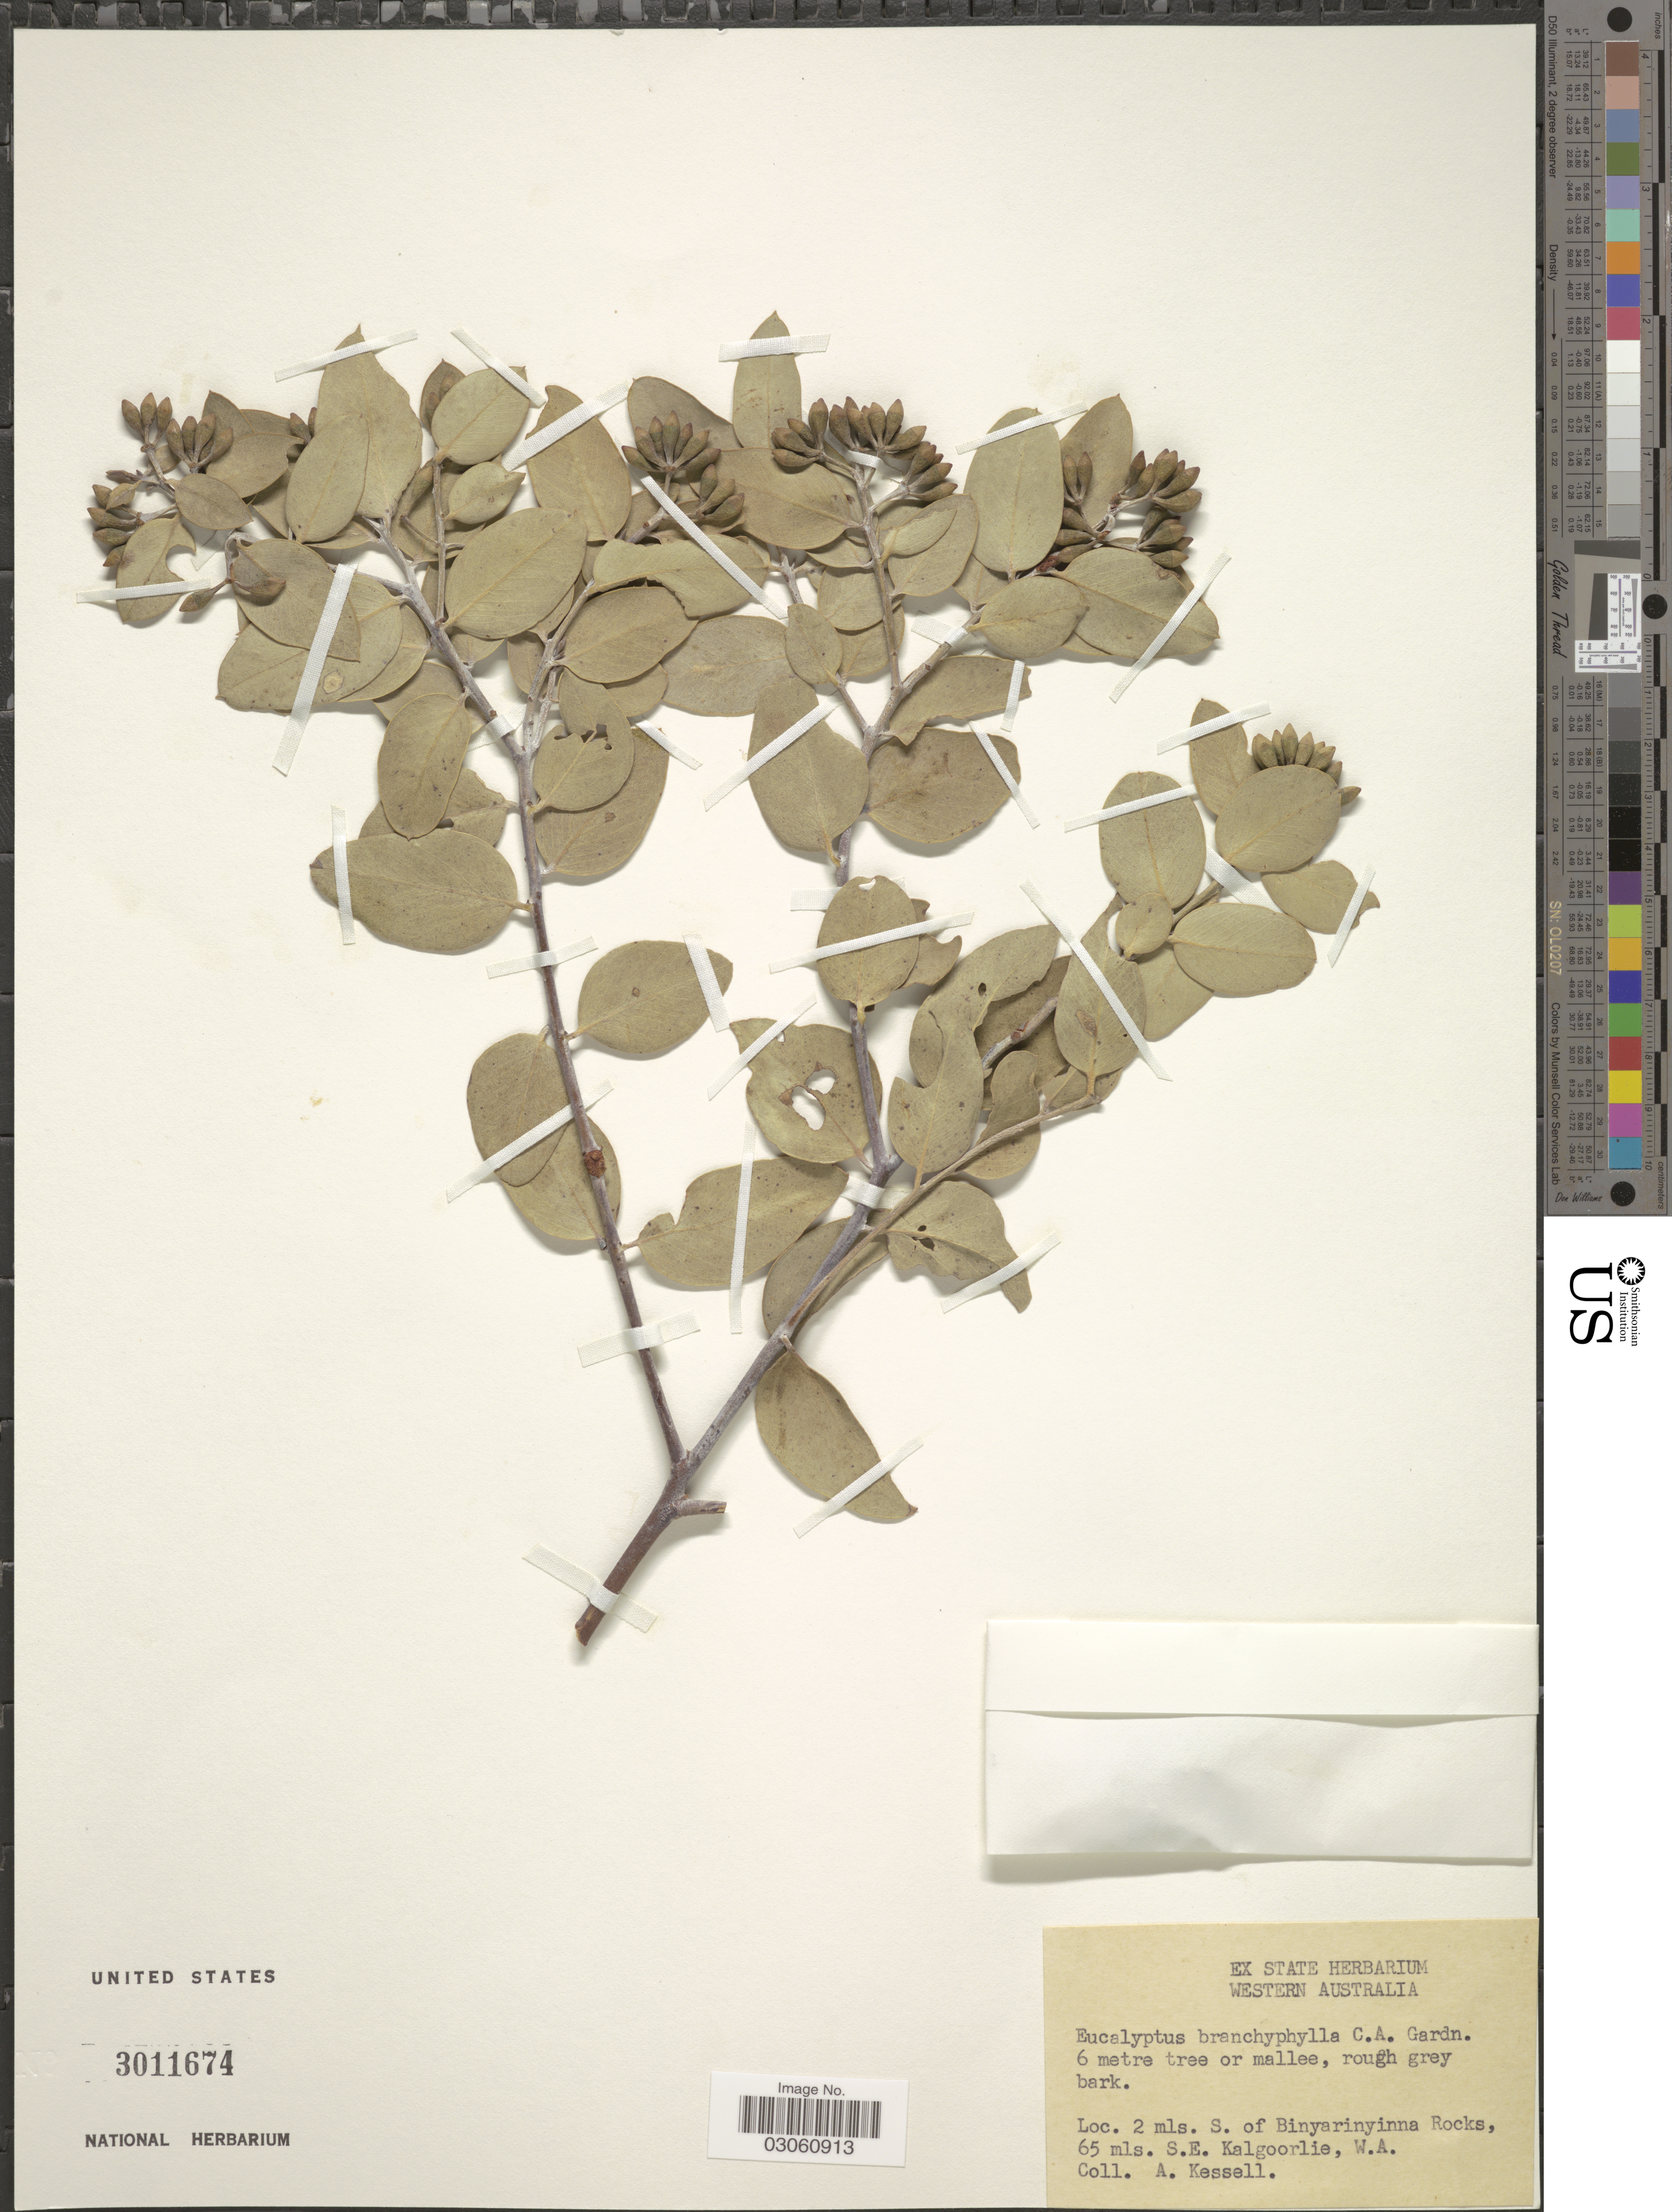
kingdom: Plantae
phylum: Tracheophyta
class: Magnoliopsida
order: Myrtales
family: Myrtaceae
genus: Eucalyptus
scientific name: Eucalyptus x brachyphylla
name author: C.A. Gardner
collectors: A. Kessell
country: Australia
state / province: Western Australia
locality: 2 mls. S. of Binyarinyinna Rocks, 65 mls. S.E. Kalgoorlie, W.A.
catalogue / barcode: US 3011674